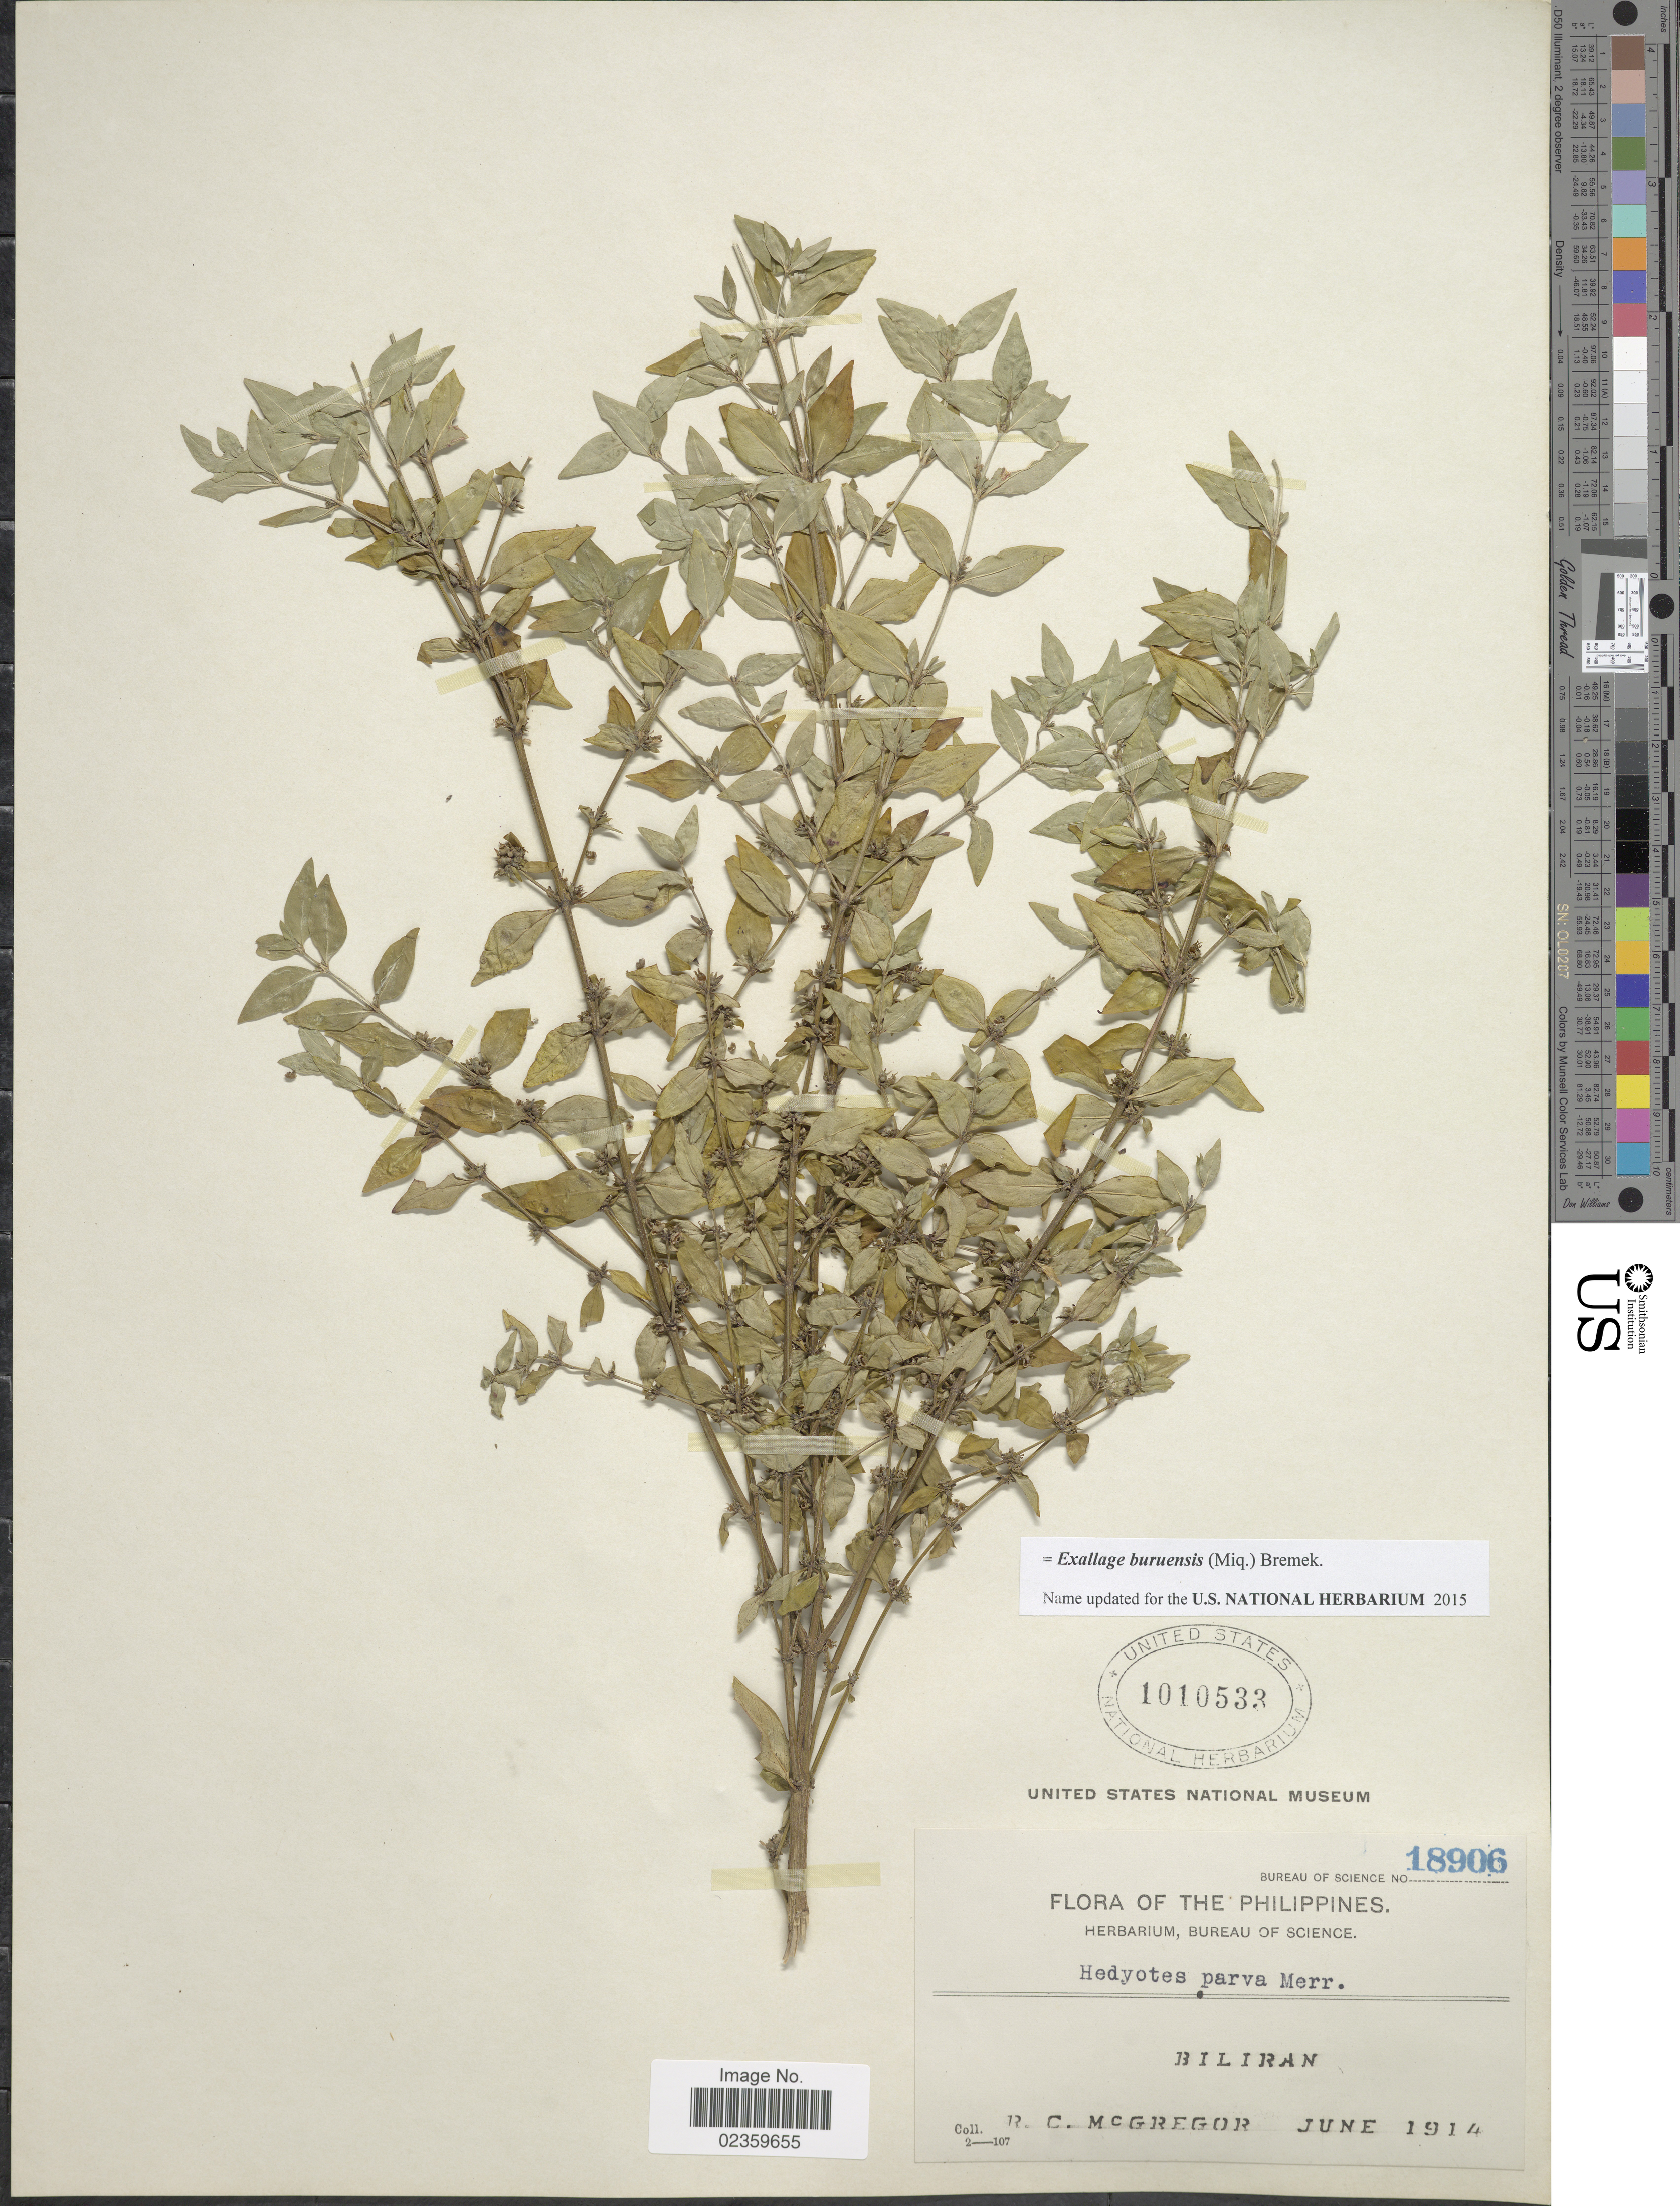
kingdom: Plantae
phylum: Tracheophyta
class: Magnoliopsida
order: Gentianales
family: Rubiaceae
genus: Exallage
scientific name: Exallage buruensis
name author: (Miq.) Bremek.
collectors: R. C. McGregor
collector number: Bureau of Science 18906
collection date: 1914-06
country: Philippines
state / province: Eastern Visayas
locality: Biliran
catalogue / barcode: US 1010533